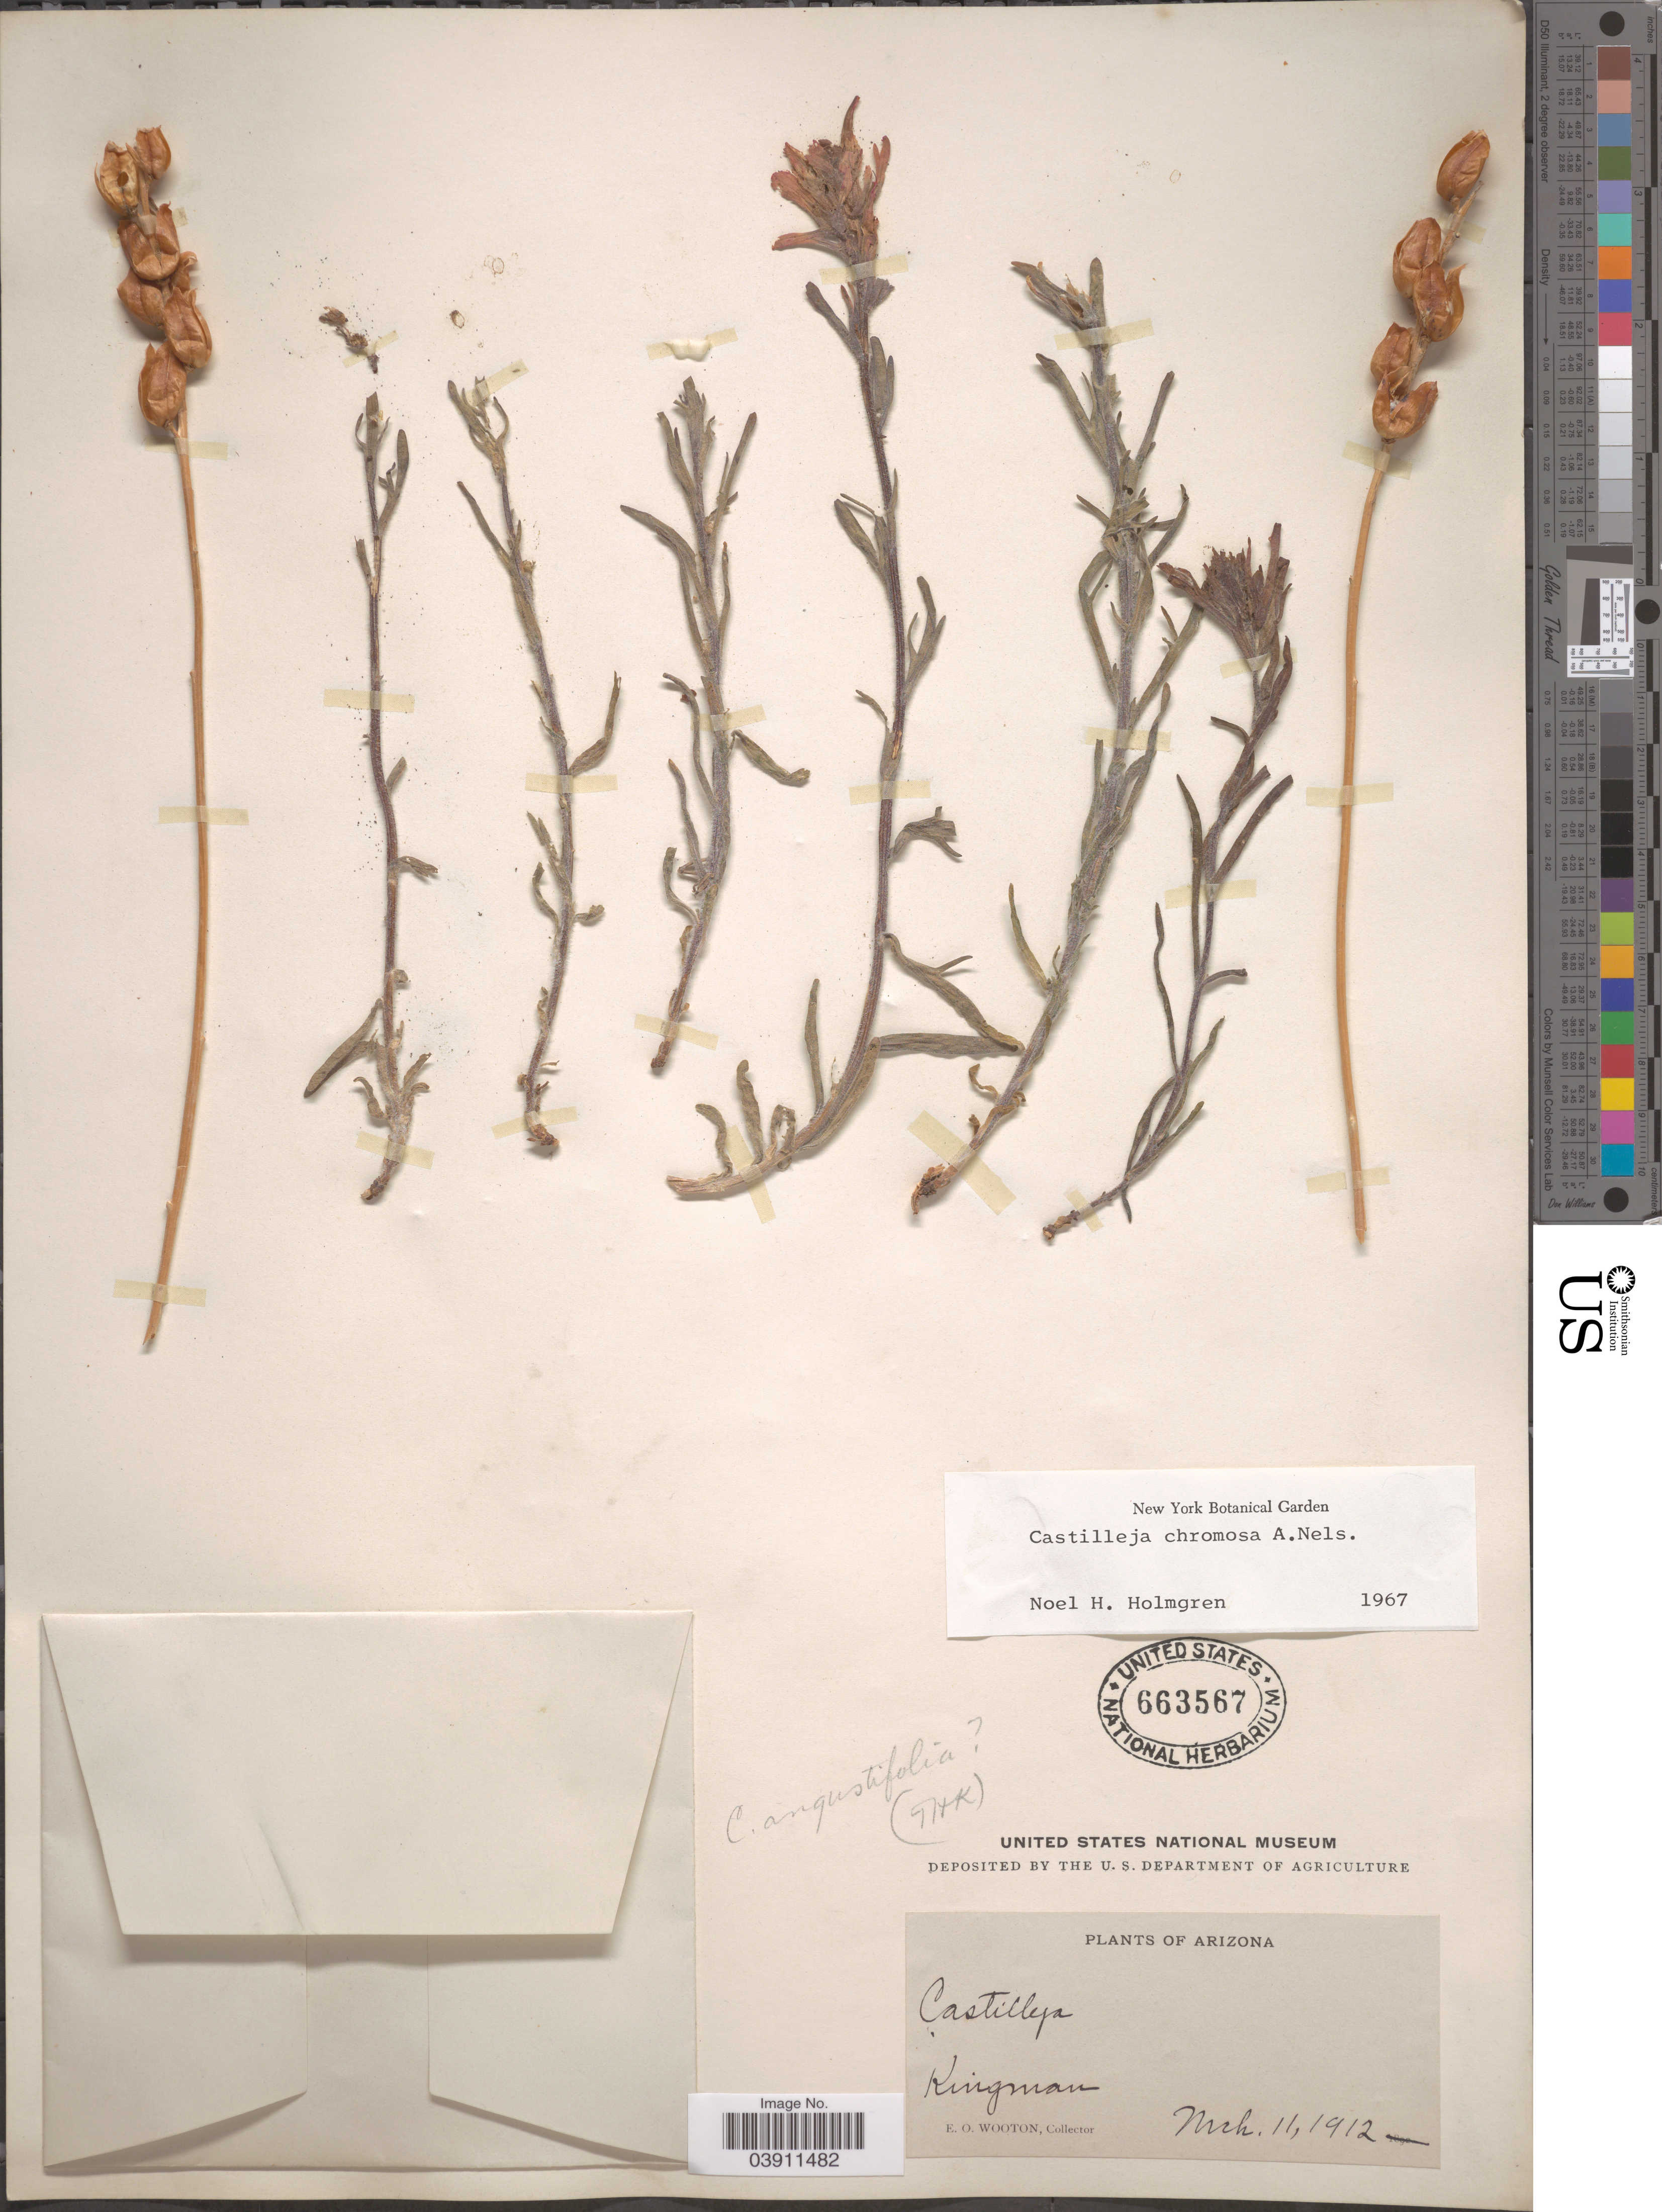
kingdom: Plantae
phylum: Tracheophyta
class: Magnoliopsida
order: Lamiales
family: Orobanchaceae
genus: Castilleja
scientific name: Castilleja chromosa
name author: A. Nelson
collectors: E. O. Wooton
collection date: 1912-03-11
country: United States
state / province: Arizona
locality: Kingman.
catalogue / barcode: US 663567